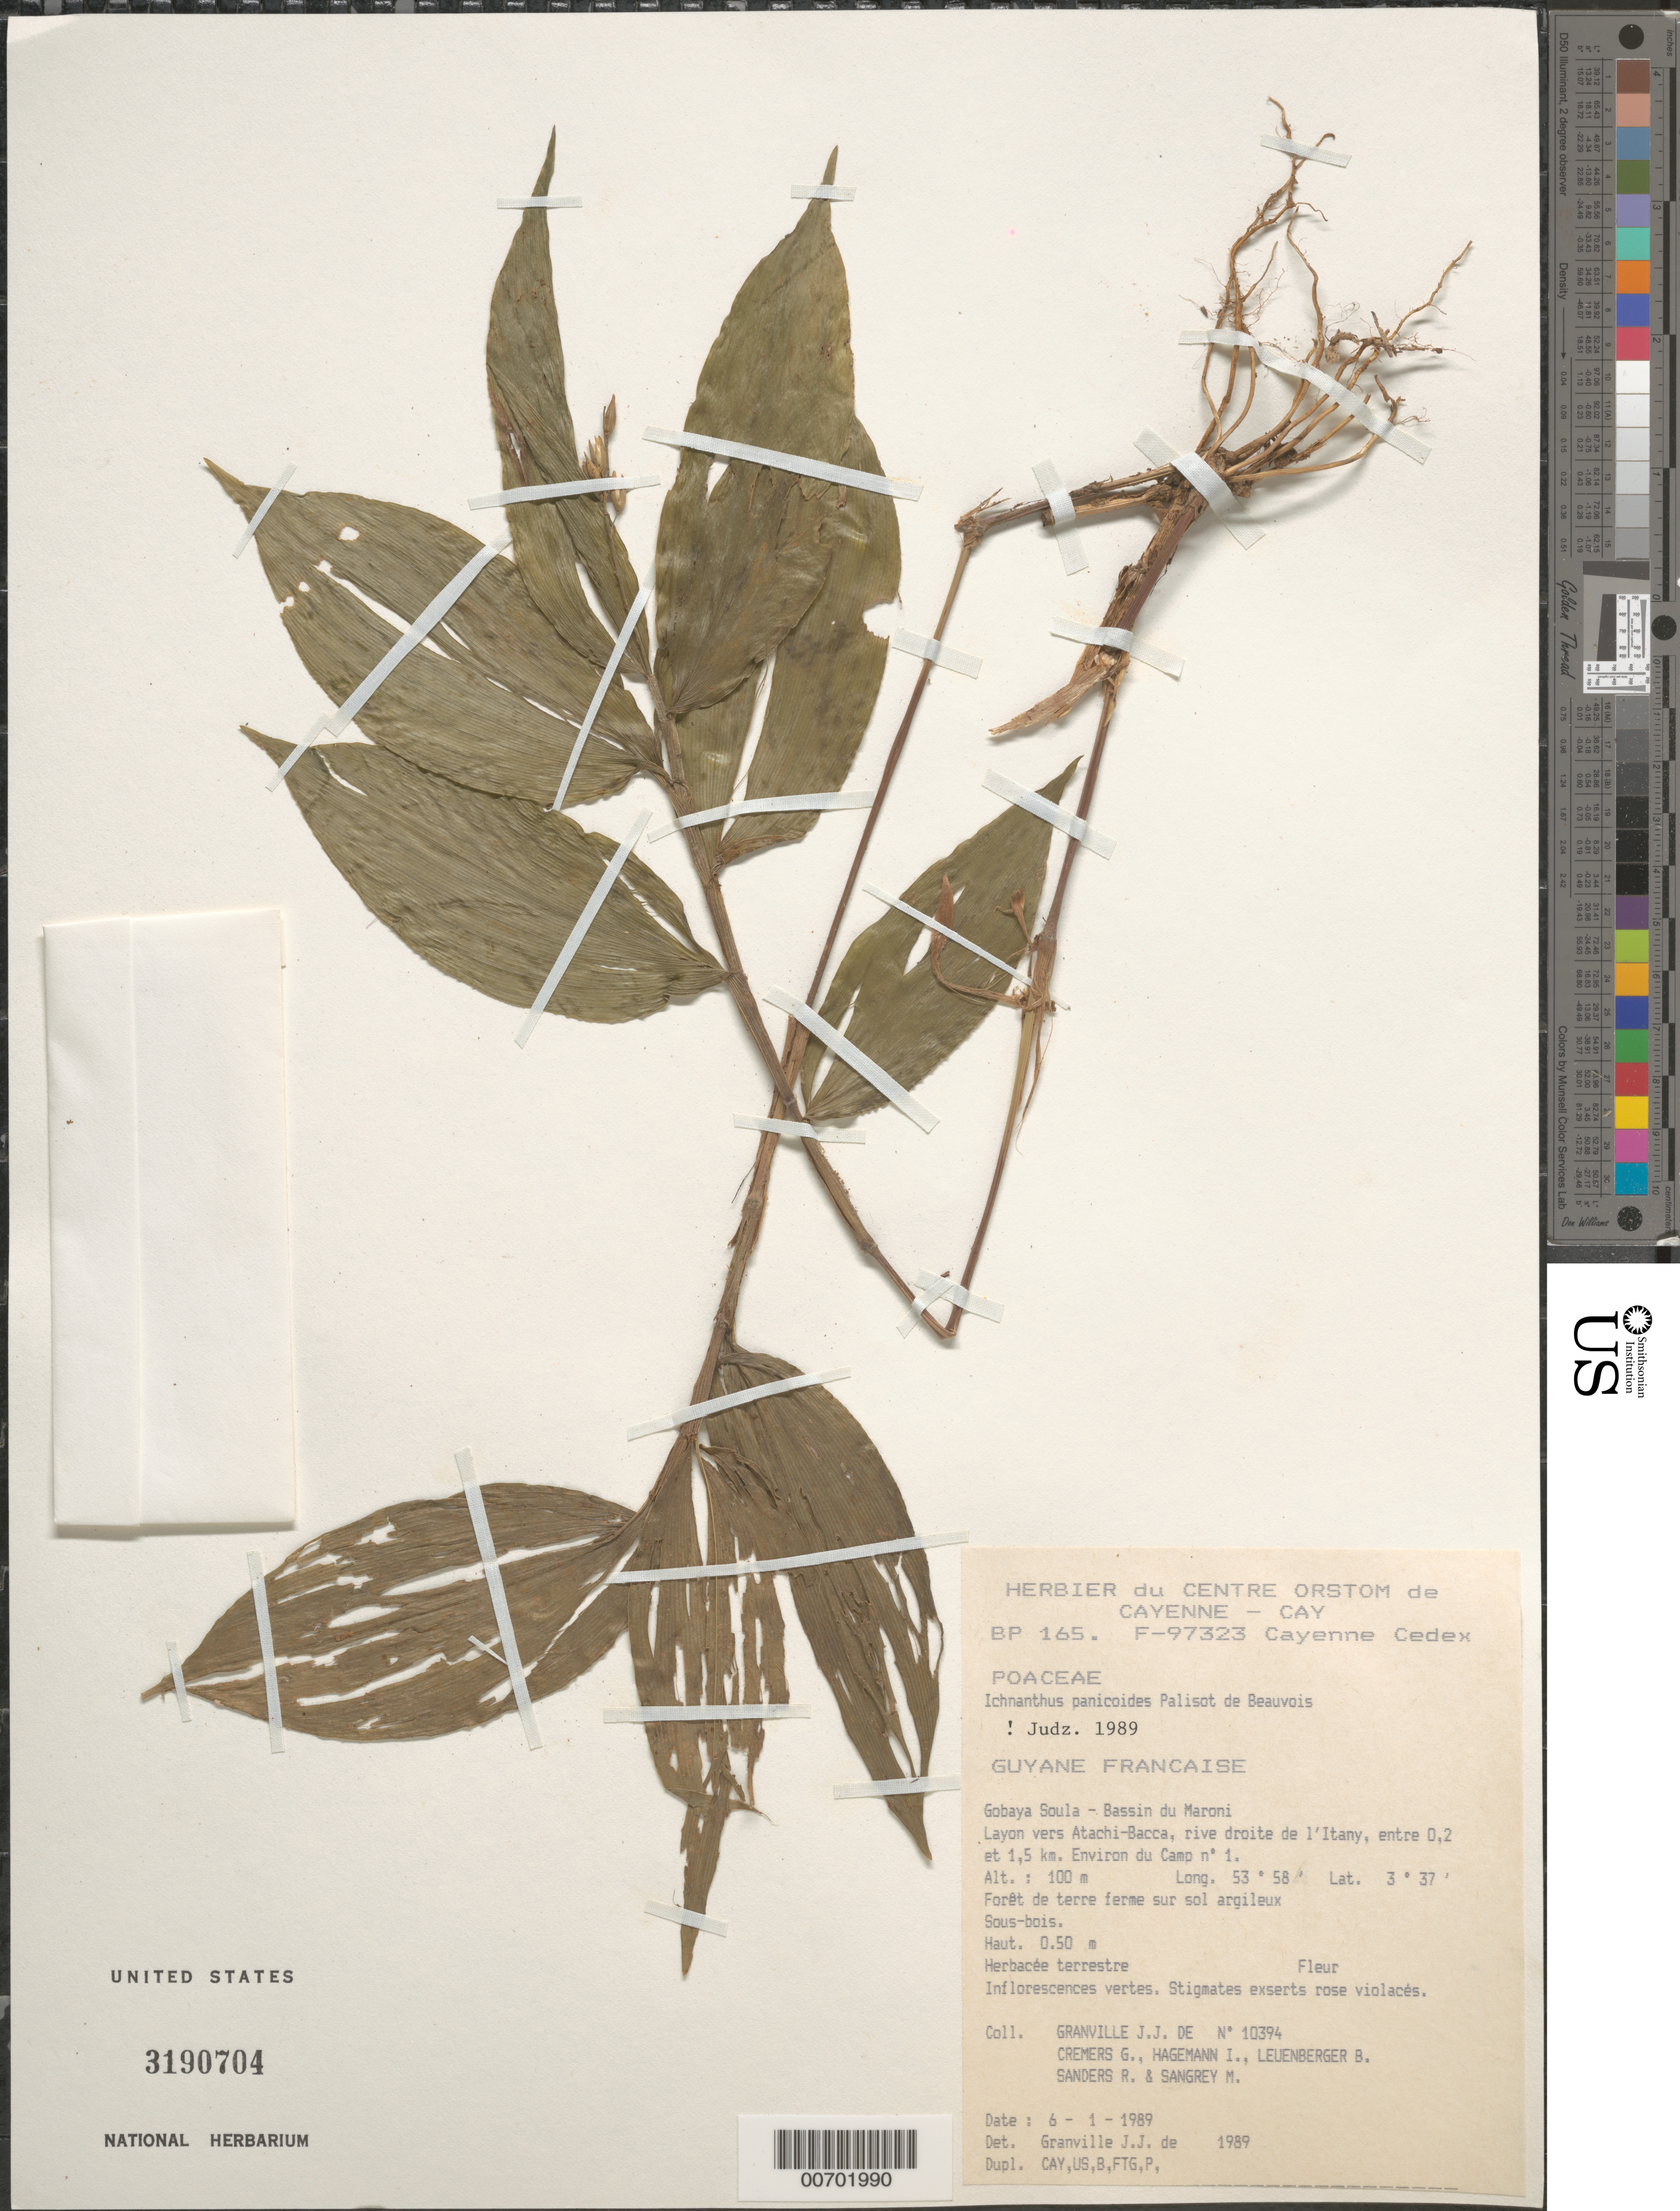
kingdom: Plantae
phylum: Tracheophyta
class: Liliopsida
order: Poales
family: Poaceae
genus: Ichnanthus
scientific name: Ichnanthus panicoides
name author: P. Beauv.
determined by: Judziewicz, E. J.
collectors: J.-J. de Granville, G. Cremers, J. Hagemann, B. E. Leuenberger & M. S. Sangrey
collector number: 10394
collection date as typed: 6-Jan-89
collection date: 1989-01-06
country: French Guiana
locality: Gobaya Soula, Bassin du Maroni, layon vers Monts Atachi-Bacca, rive droite de l'Itany, entre 0.2 et 1.5 km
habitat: Forest on terra ferma, clay soil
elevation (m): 100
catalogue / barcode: US 3190704